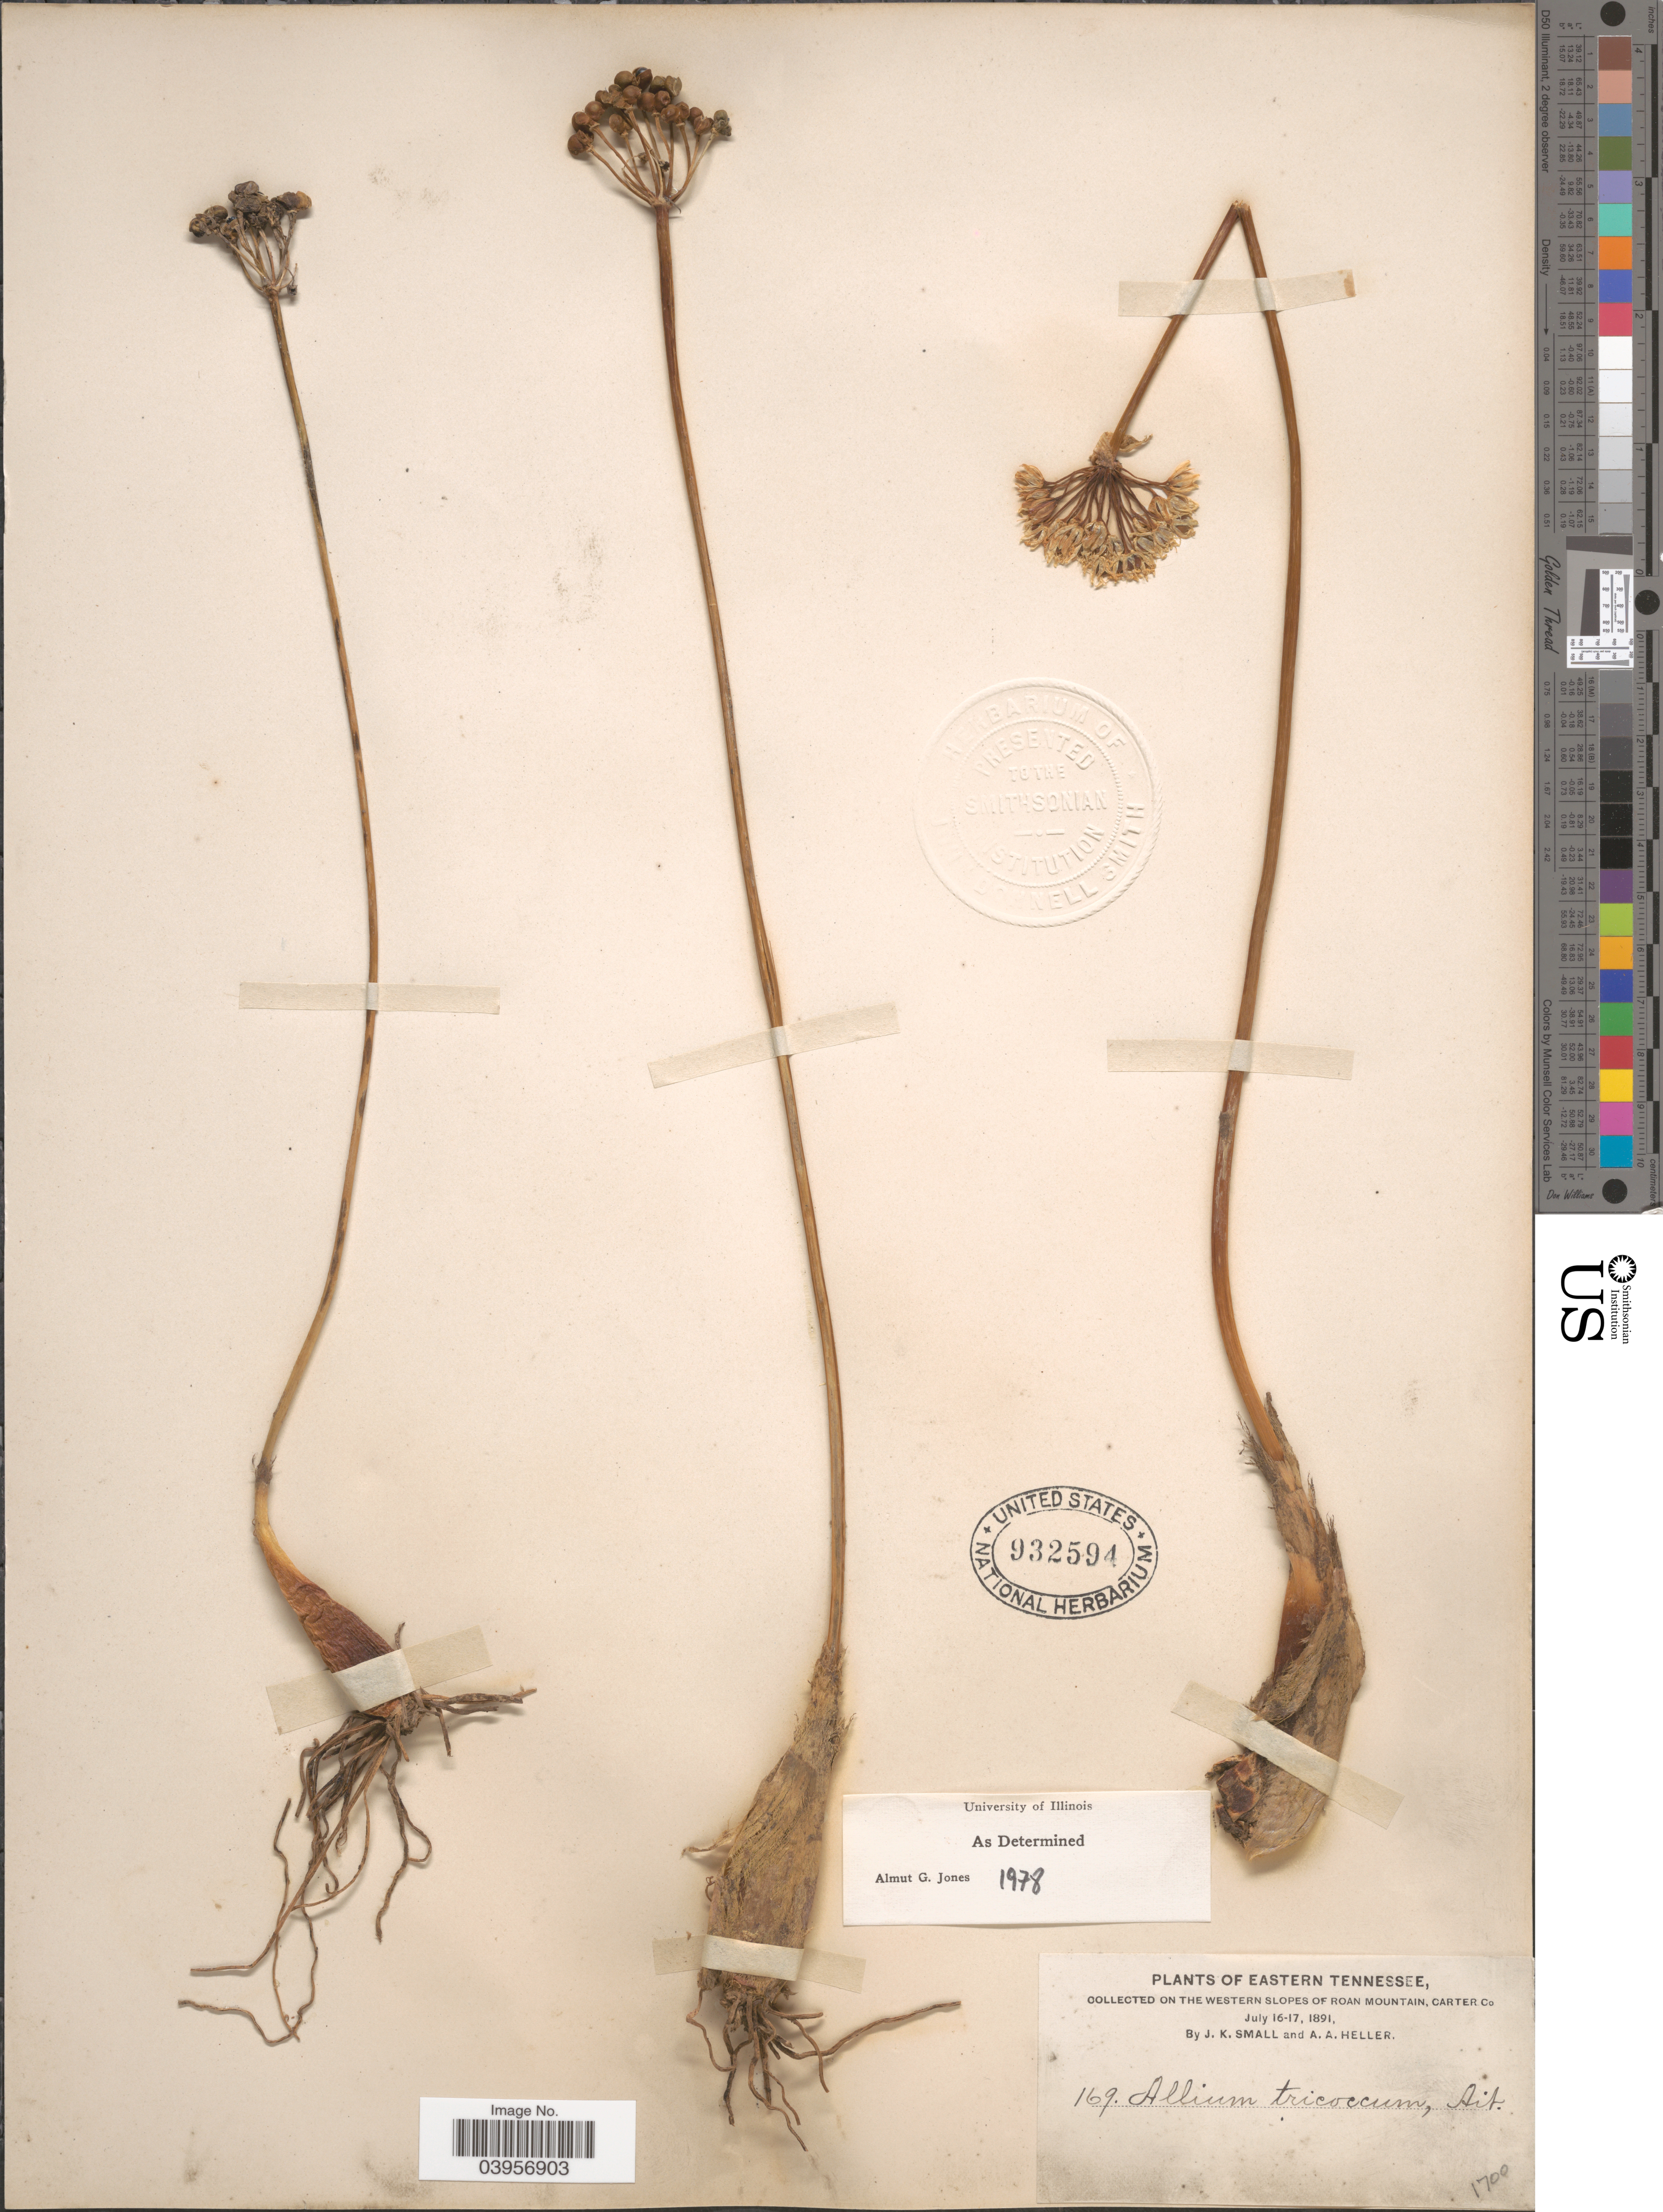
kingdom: Plantae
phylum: Tracheophyta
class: Liliopsida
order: Asparagales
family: Amaryllidaceae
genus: Allium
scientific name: Allium tricoccum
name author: Aiton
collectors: J. K. Small & A. A. Heller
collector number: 169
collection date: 1891-07-16/1891-07-17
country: United States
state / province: Tennessee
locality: Eastern Tennessee. On the western slopes of Roan Mountain, Carter Co.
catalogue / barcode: US 932594